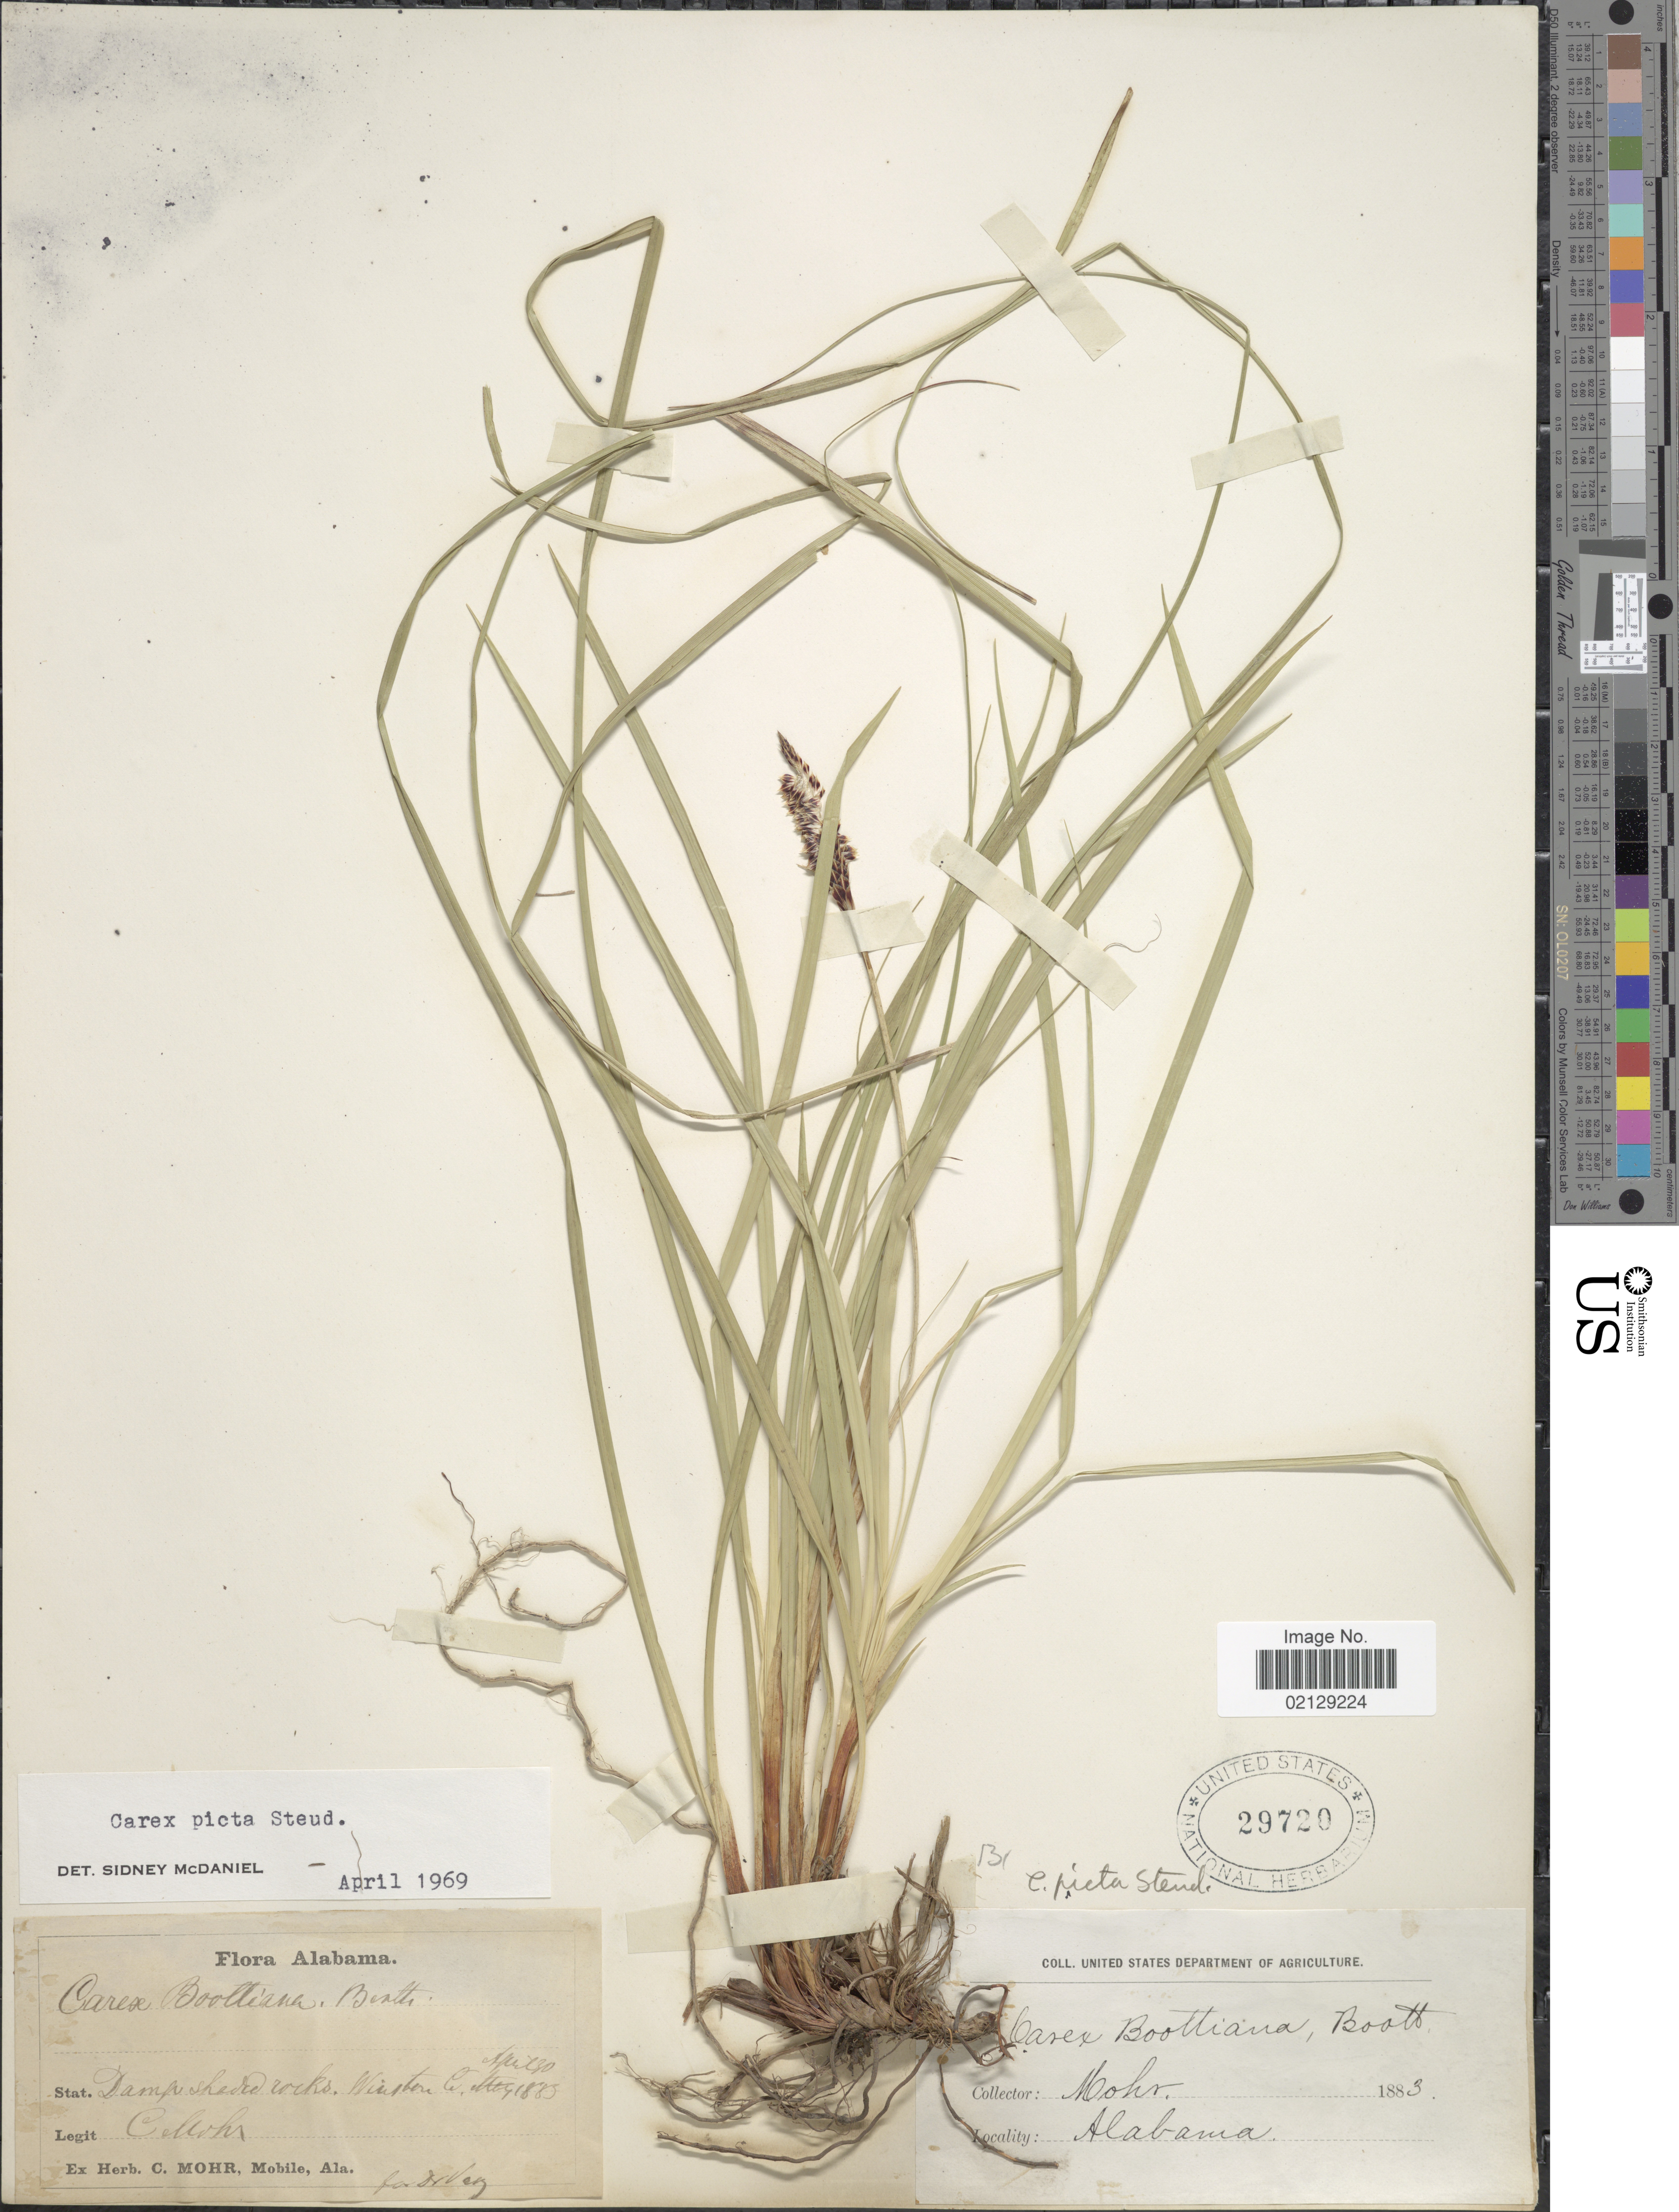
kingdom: Plantae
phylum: Tracheophyta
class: Liliopsida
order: Poales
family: Cyperaceae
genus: Carex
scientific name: Carex picta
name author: Steud.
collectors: C. T. Mohr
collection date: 1883-04-30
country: United States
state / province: Alabama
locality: Winston Co., Ala.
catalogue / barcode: US 29720